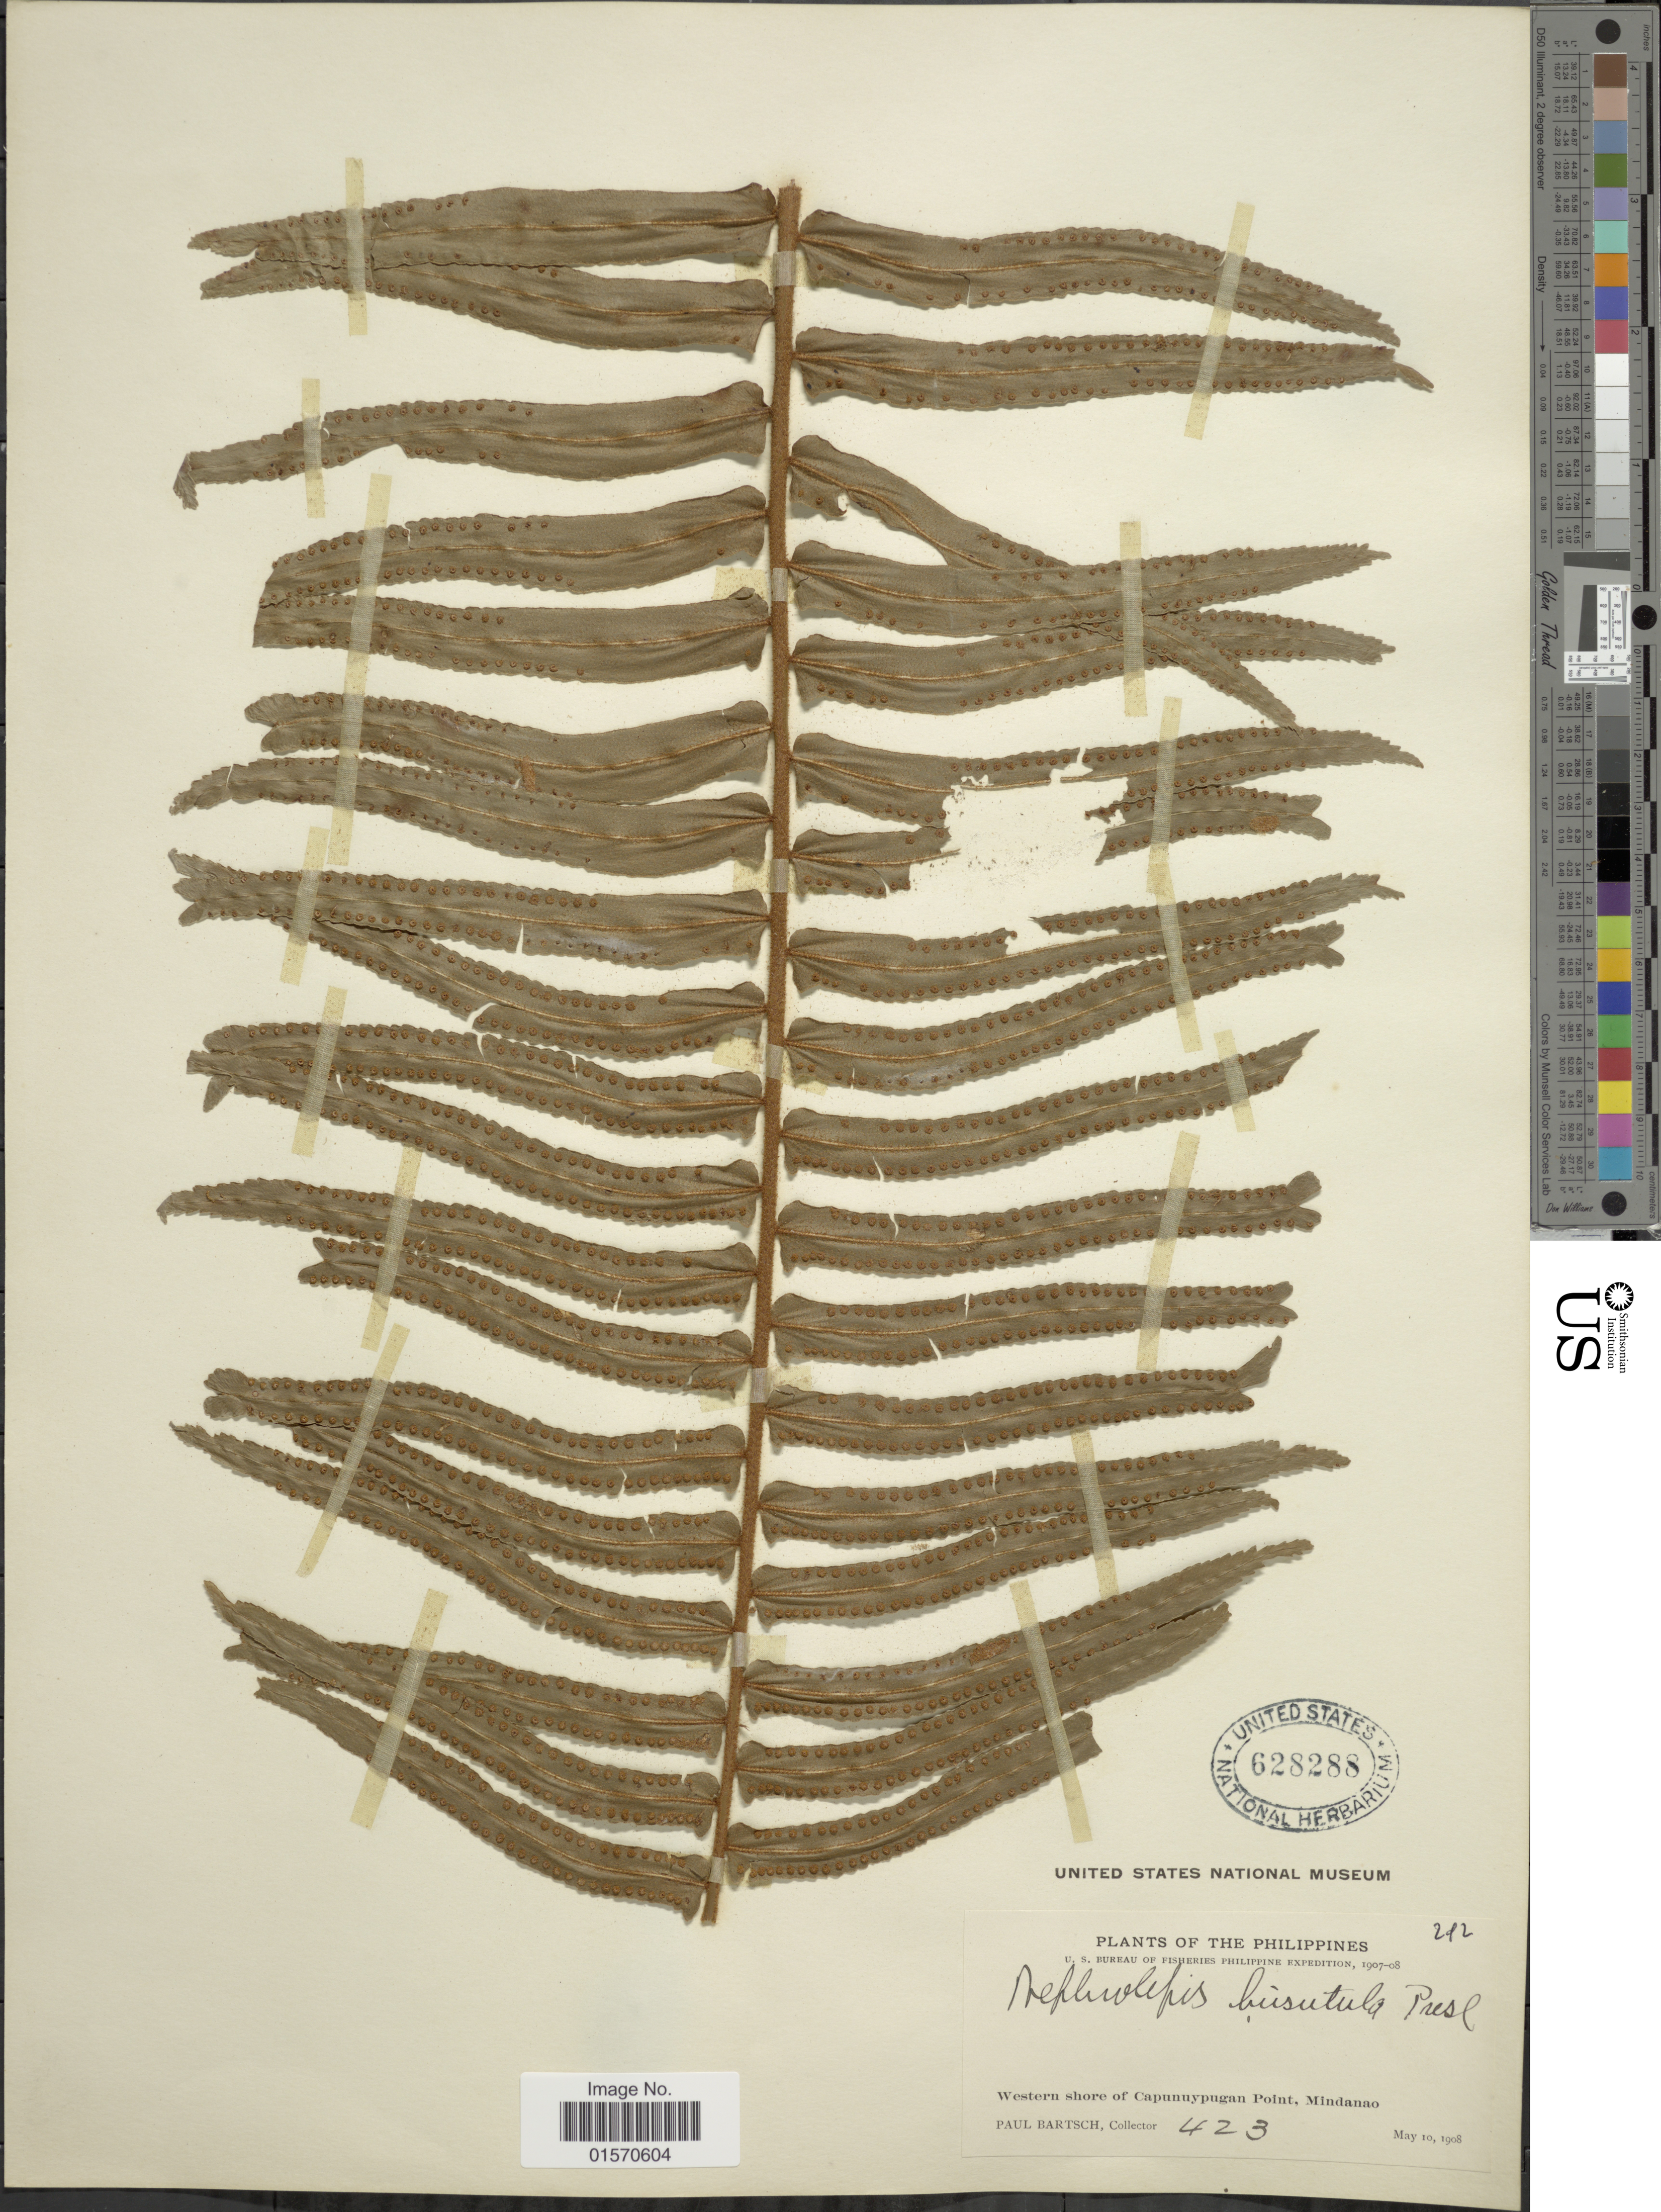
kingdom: Plantae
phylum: Tracheophyta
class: Polypodiopsida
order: Polypodiales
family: Nephrolepidaceae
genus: Nephrolepis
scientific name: Nephrolepis hirsutula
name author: (G. Forst.) C. Presl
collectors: P. Bartsch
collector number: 423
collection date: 1908-05-10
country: Philippines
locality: Western shore of Capunuypugan Point, Mindanao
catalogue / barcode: US 628288